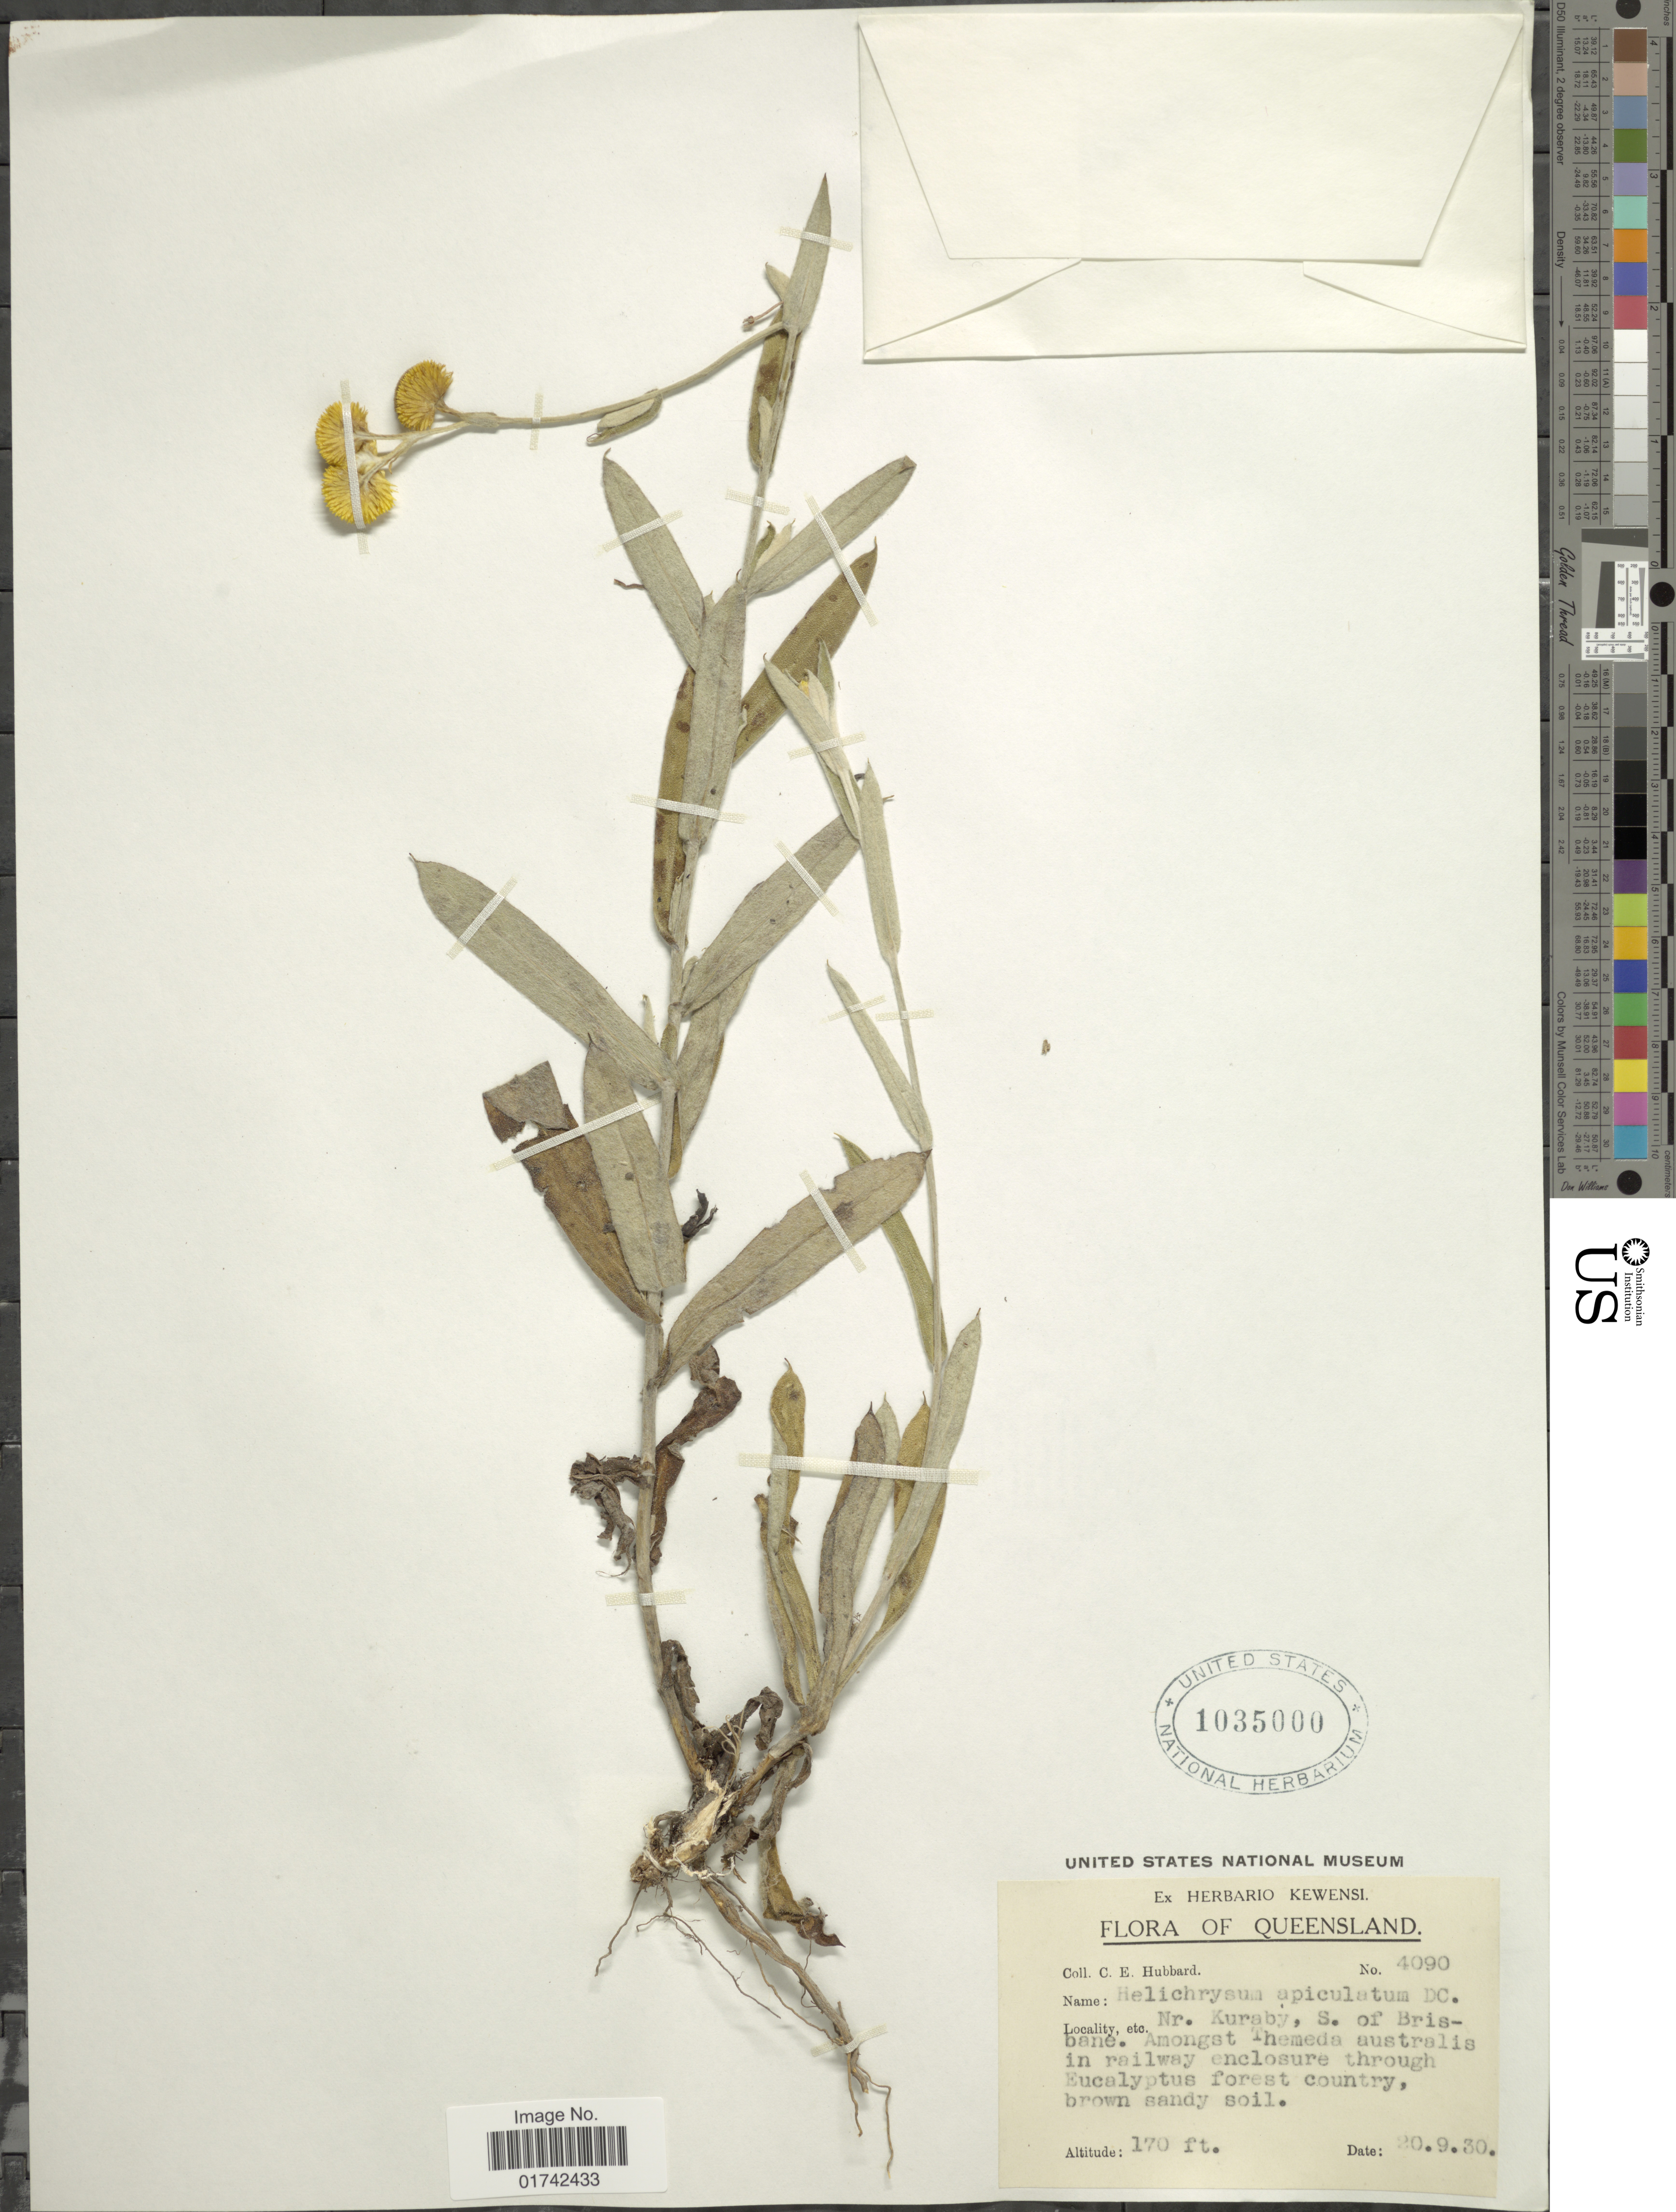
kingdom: Plantae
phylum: Tracheophyta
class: Magnoliopsida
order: Asterales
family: Asteraceae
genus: Helichrysum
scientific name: Helichrysum apiculatum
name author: (Labill.) D. Don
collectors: C. E. Hubbard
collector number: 4090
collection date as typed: Transcribed d/m/y: 20/9/30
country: Australia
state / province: Queensland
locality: Nr. Kuraby, S of Brisbane, amongst Themeda australis Eucalyptus forest country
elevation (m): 52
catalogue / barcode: US 1035000